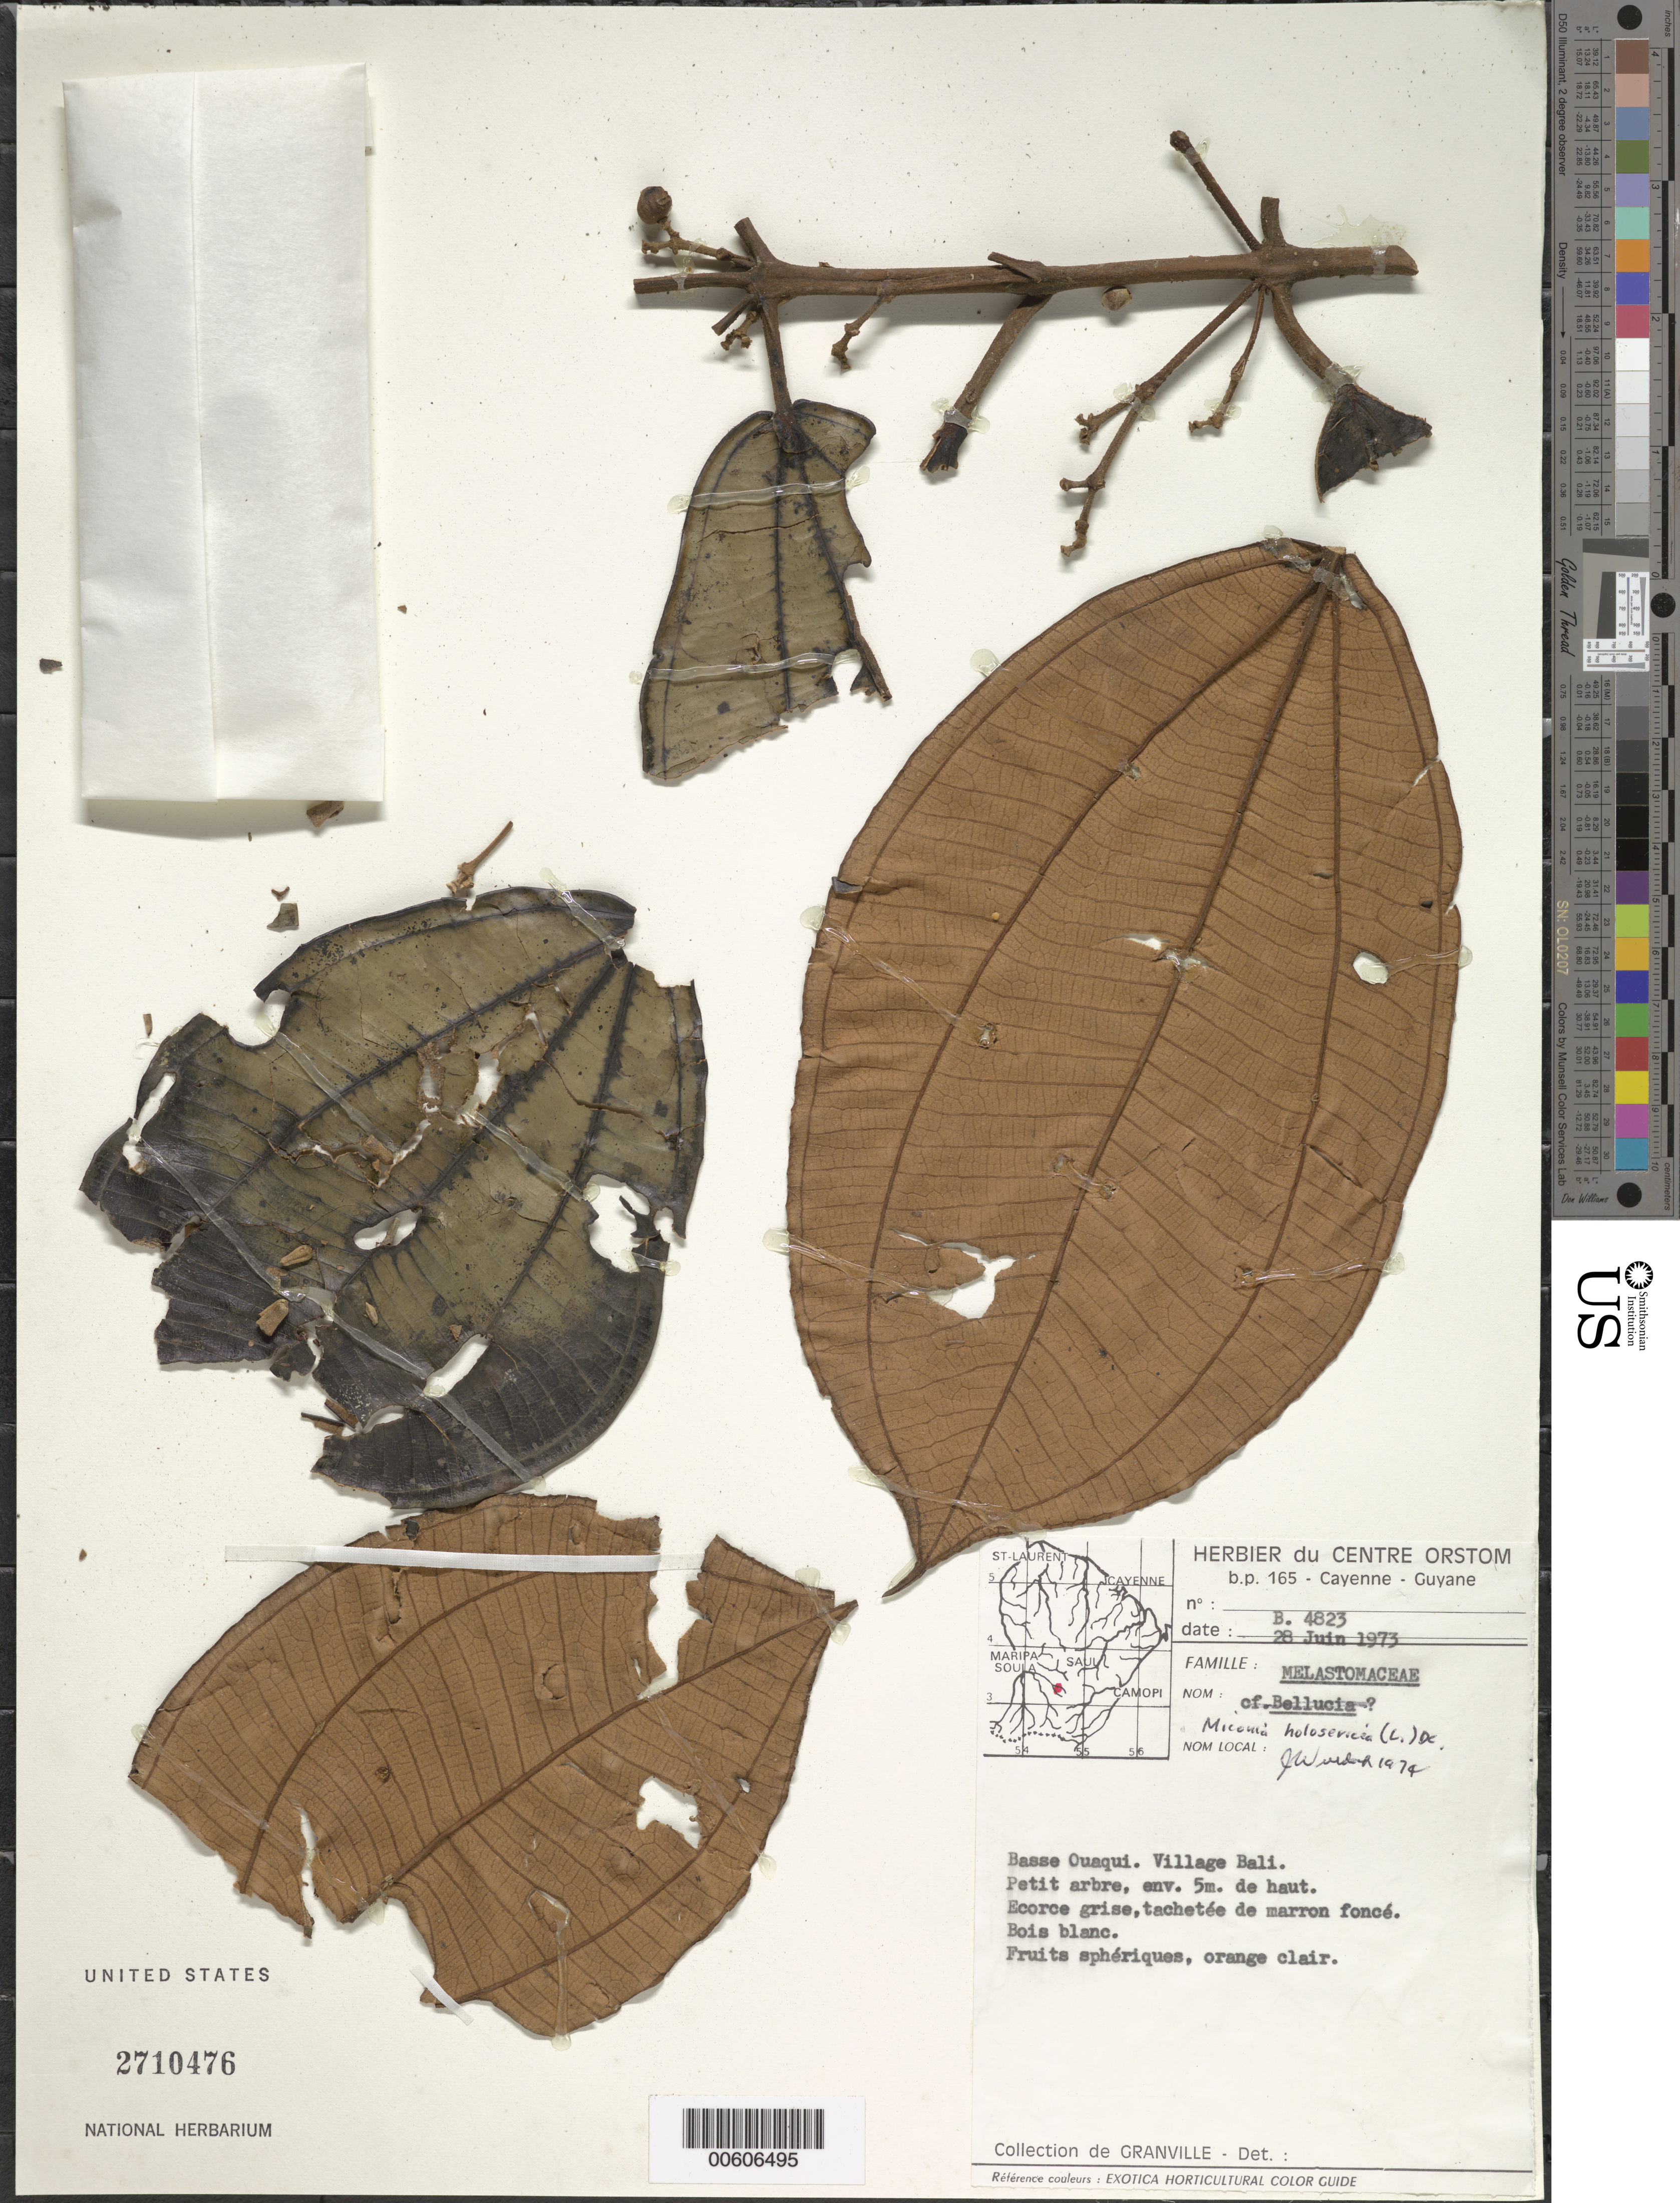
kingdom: Plantae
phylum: Tracheophyta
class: Magnoliopsida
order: Myrtales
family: Melastomataceae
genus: Miconia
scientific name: Miconia holosericea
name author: (L.) DC.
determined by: Wurdack, John J., (US), US (UNITED STATES)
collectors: J.-J. de Granville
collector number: B 4823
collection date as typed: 28-Jun-73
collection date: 1973-06-28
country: French Guiana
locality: Basse Ouaqui, village Bali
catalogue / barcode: US 2710476